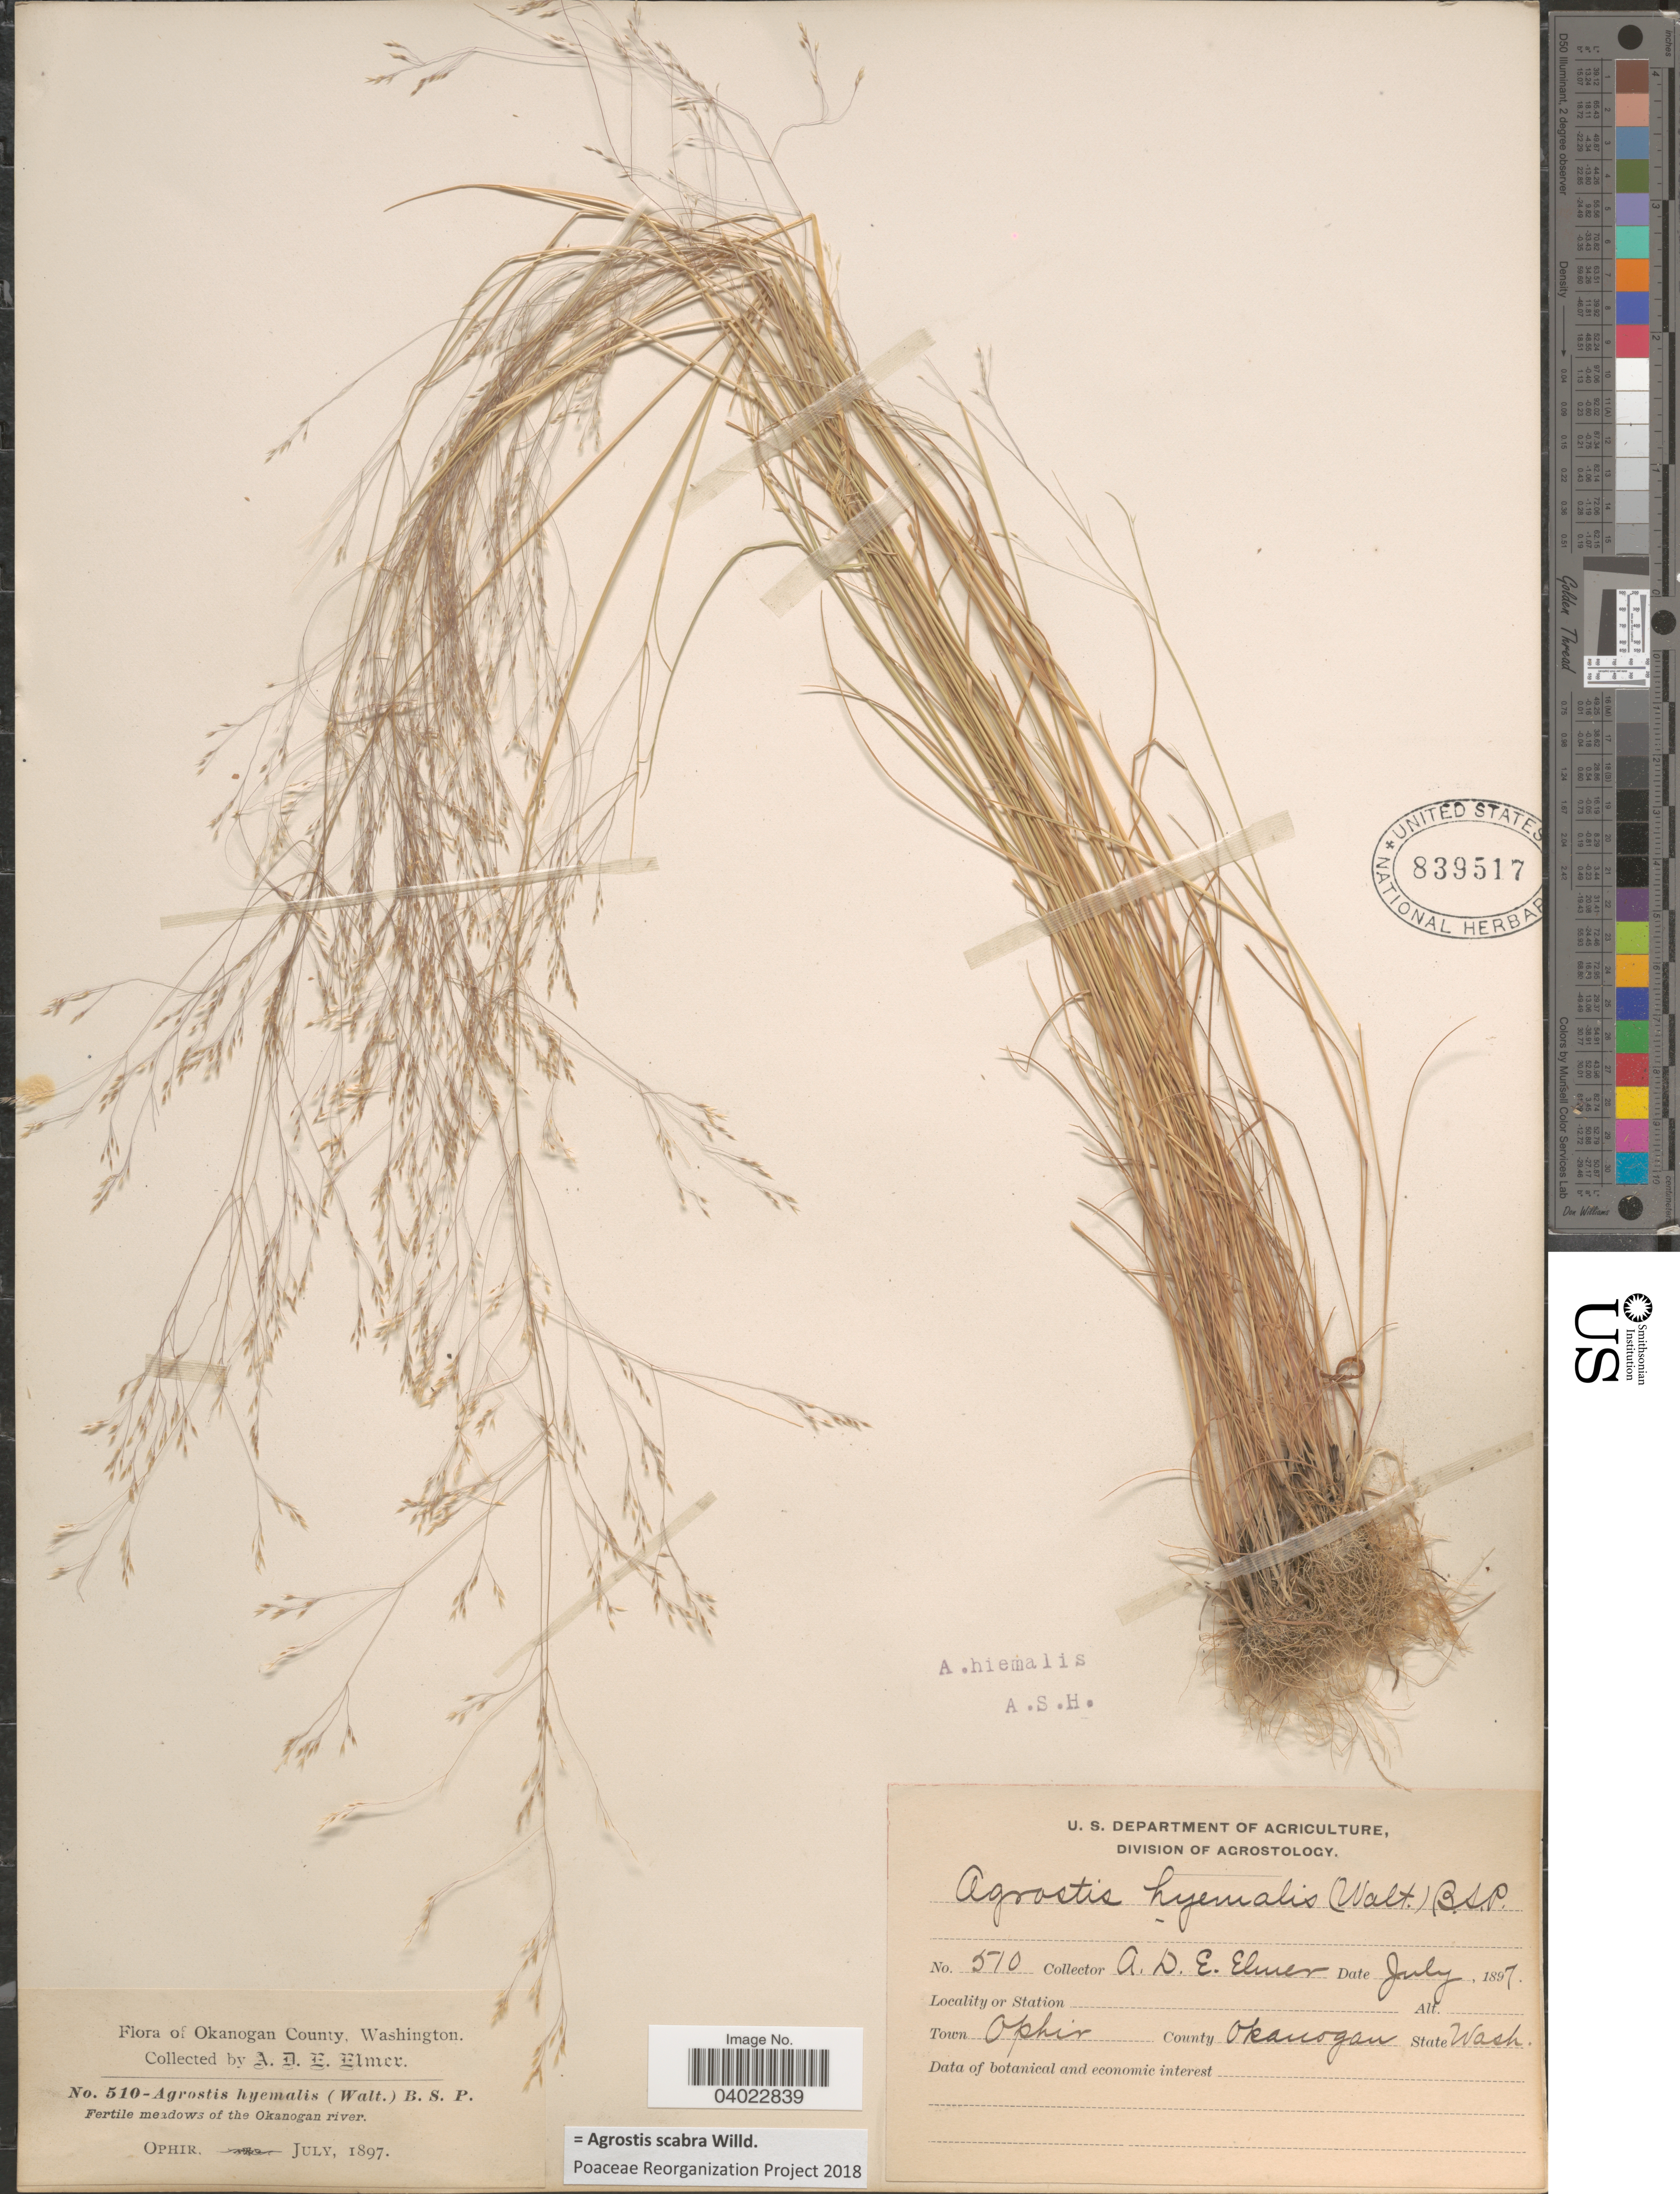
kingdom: Plantae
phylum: Tracheophyta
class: Liliopsida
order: Poales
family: Poaceae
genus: Agrostis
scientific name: Agrostis scabra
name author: Willd.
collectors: A. D. E. Elmer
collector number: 510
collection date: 1897-07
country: United States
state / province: Washington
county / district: Okanogan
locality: Okanogan County. Fertile meadows of the Okanogan river. Town Ophir.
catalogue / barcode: US 839517